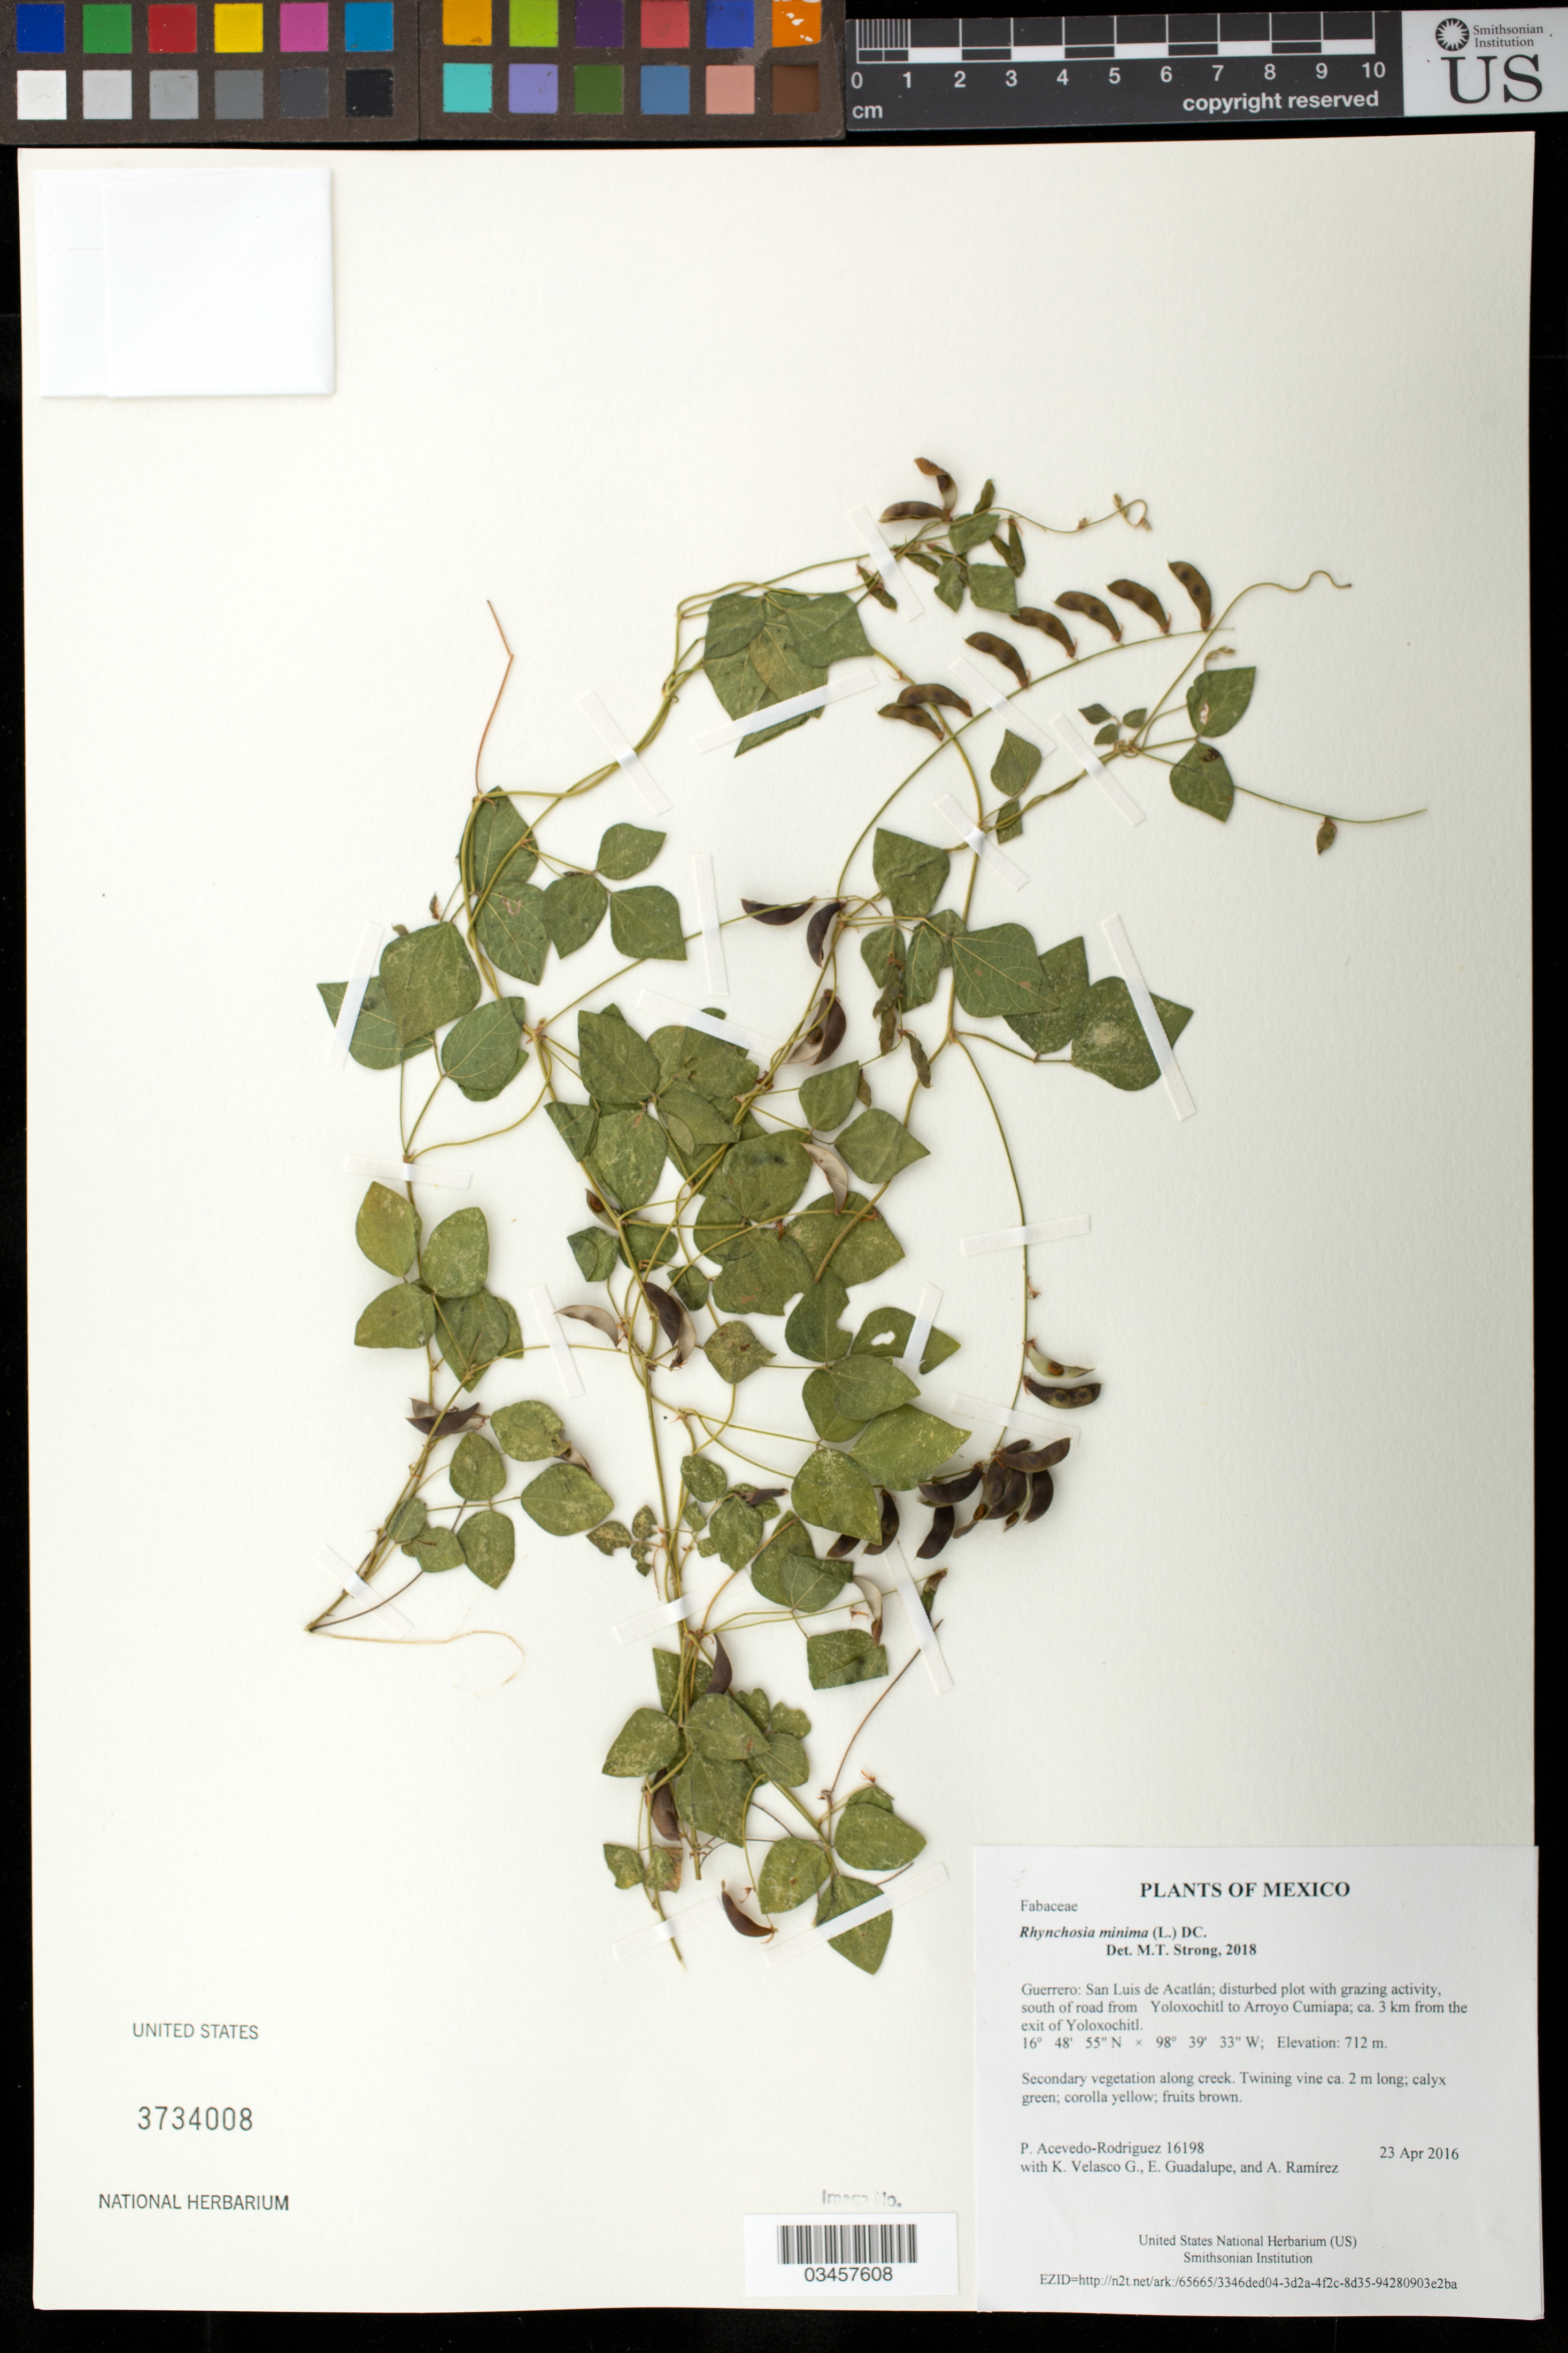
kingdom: Plantae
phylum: Tracheophyta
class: Magnoliopsida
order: Fabales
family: Fabaceae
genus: Rhynchosia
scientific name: Rhynchosia minima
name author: (L.) DC.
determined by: Strong, Mark T., (BOT), Smithsonian Institution - National Museum of Natural History (UNITED STATES)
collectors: P. Acevedo-Rodr., K. Velasco G., E. Guadalupe & A. Ramírez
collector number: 16198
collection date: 2016-04-23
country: Mexico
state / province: Guerrero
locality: San Luis de Acatlán; disturbed plot with grazing activity, south of road from Yoloxochitl to Arroyo Cumiapa; ca. 3 km from the exit of Yoloxochitl.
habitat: Secondary vegetation along creek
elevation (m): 712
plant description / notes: US, NY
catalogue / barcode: US 3734008